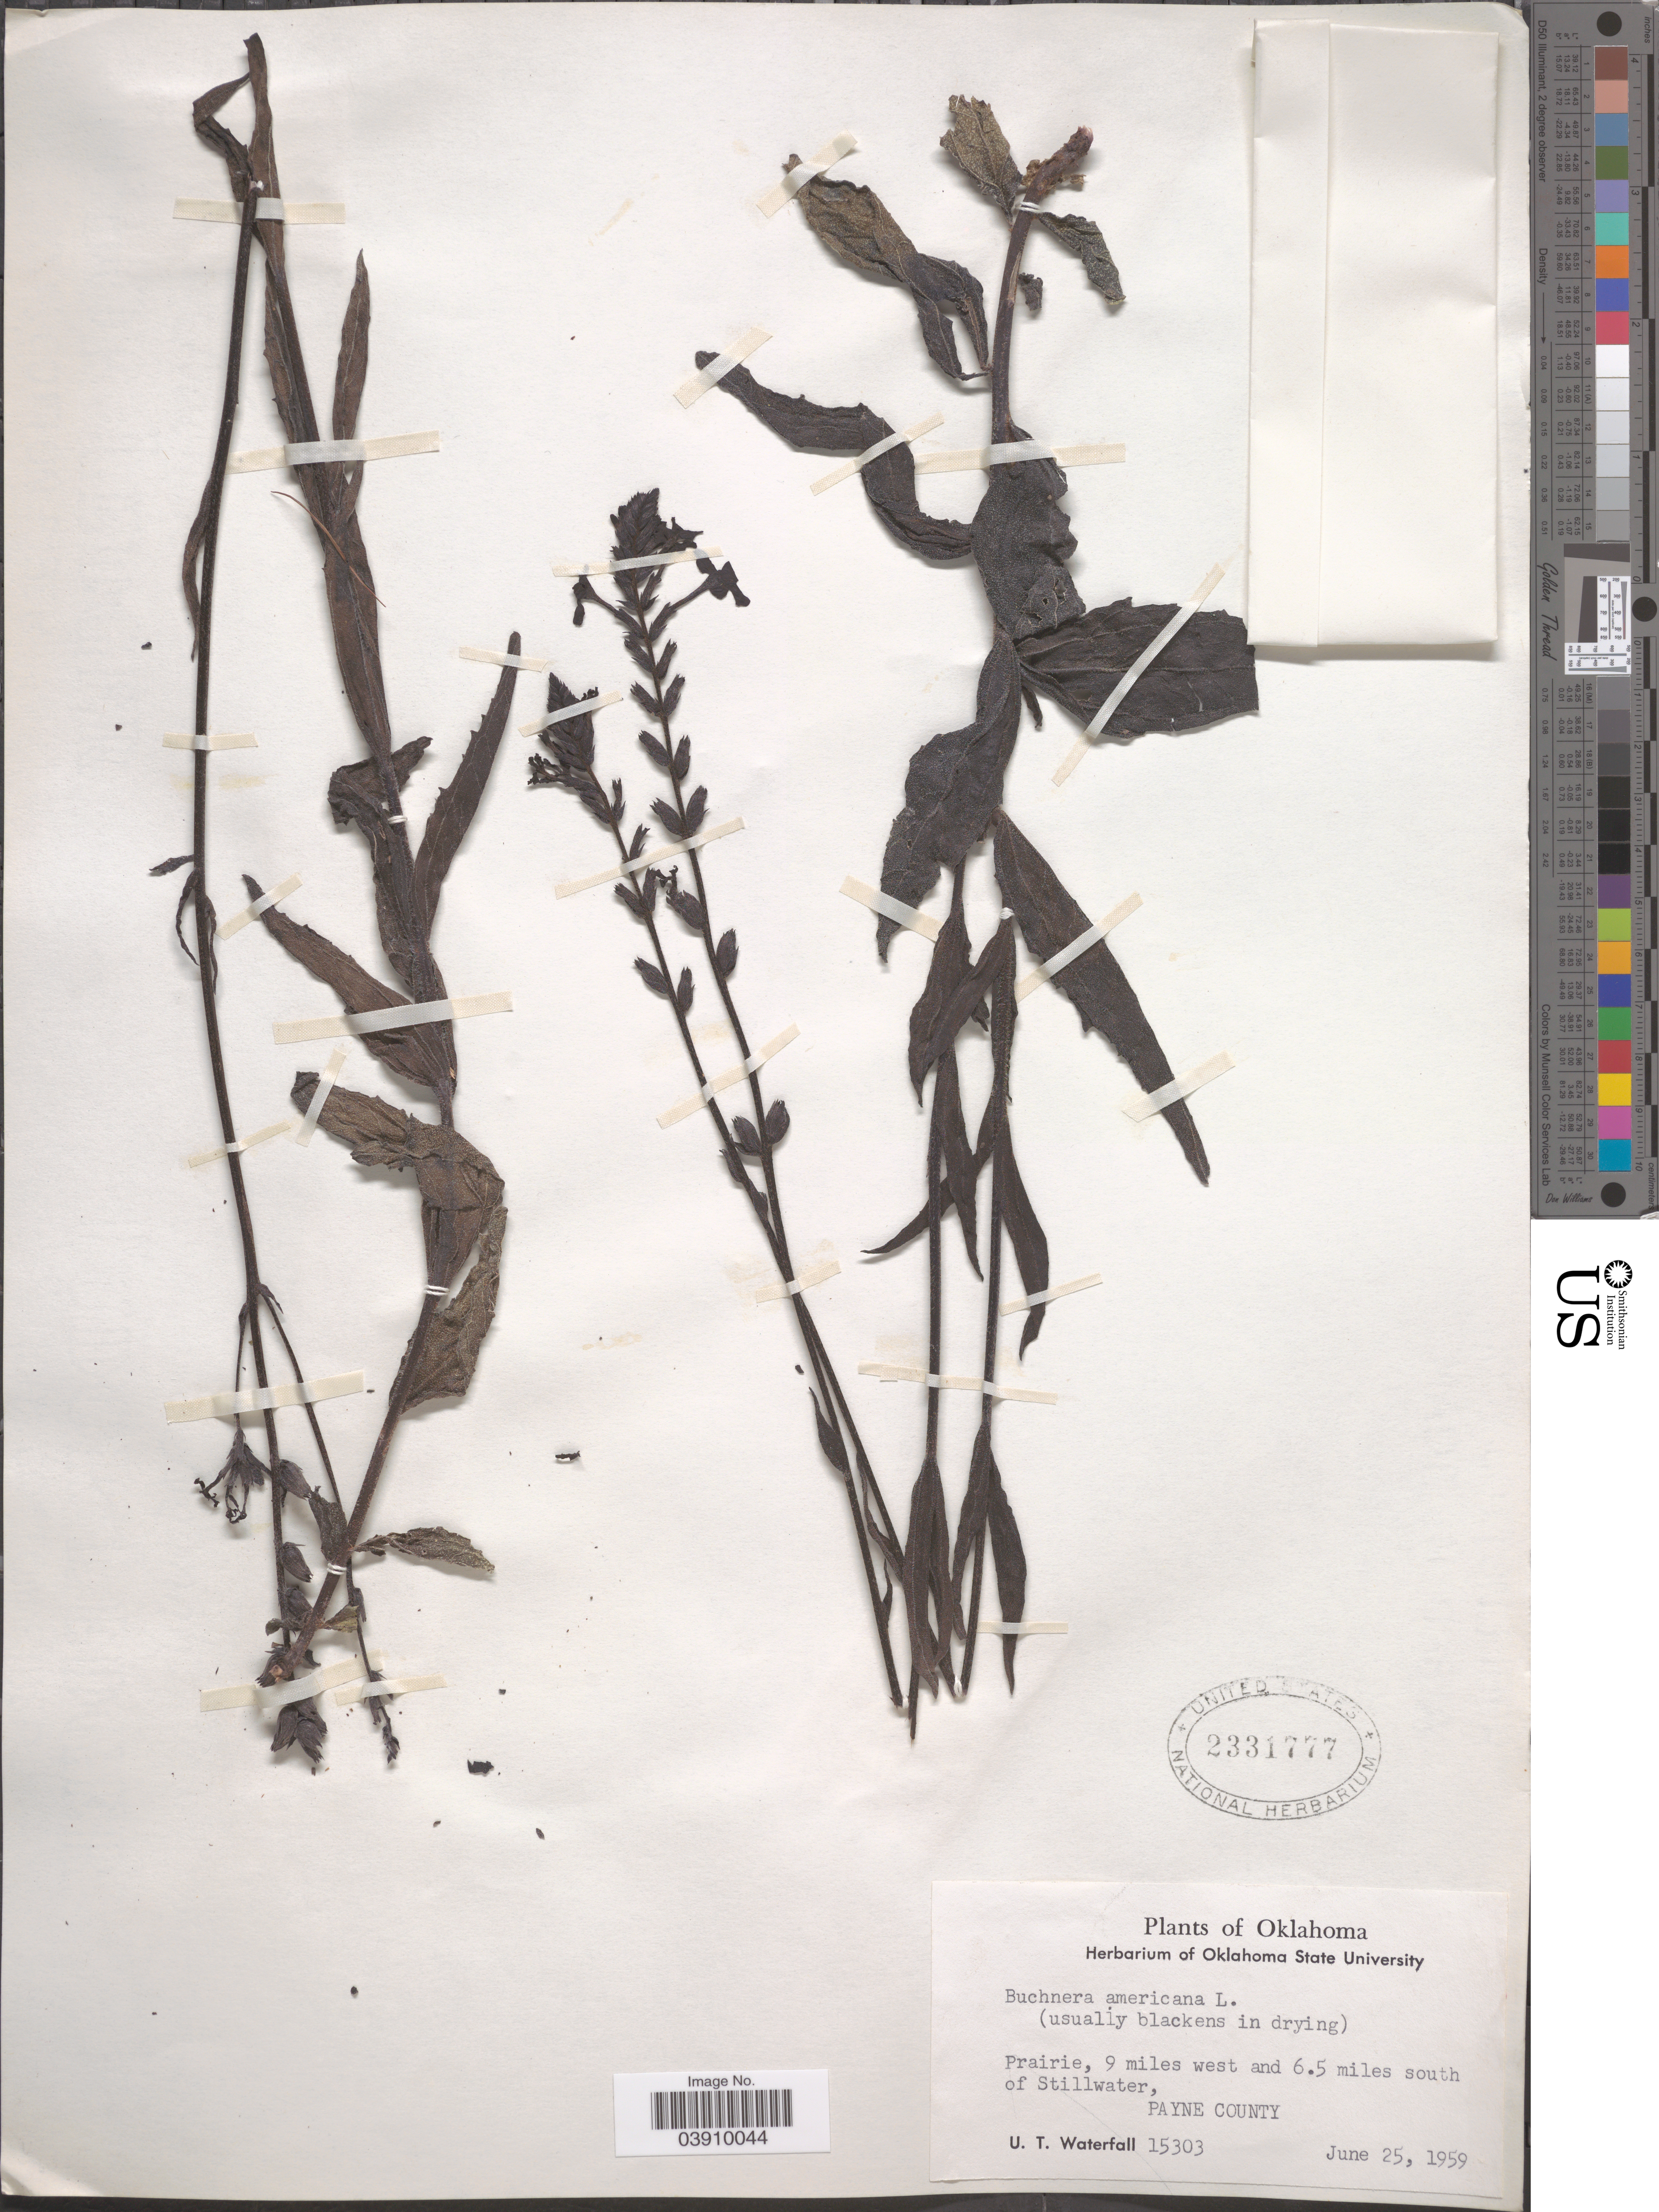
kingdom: Plantae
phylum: Tracheophyta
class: Magnoliopsida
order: Lamiales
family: Orobanchaceae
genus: Buchnera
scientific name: Buchnera americana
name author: L.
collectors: U. T. Waterfall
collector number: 15303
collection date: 1959-06-25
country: United States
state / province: Oklahoma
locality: Prairie, 9 miles west of 6.5 miles south of Stillwater, Payne County.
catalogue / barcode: US 2331777